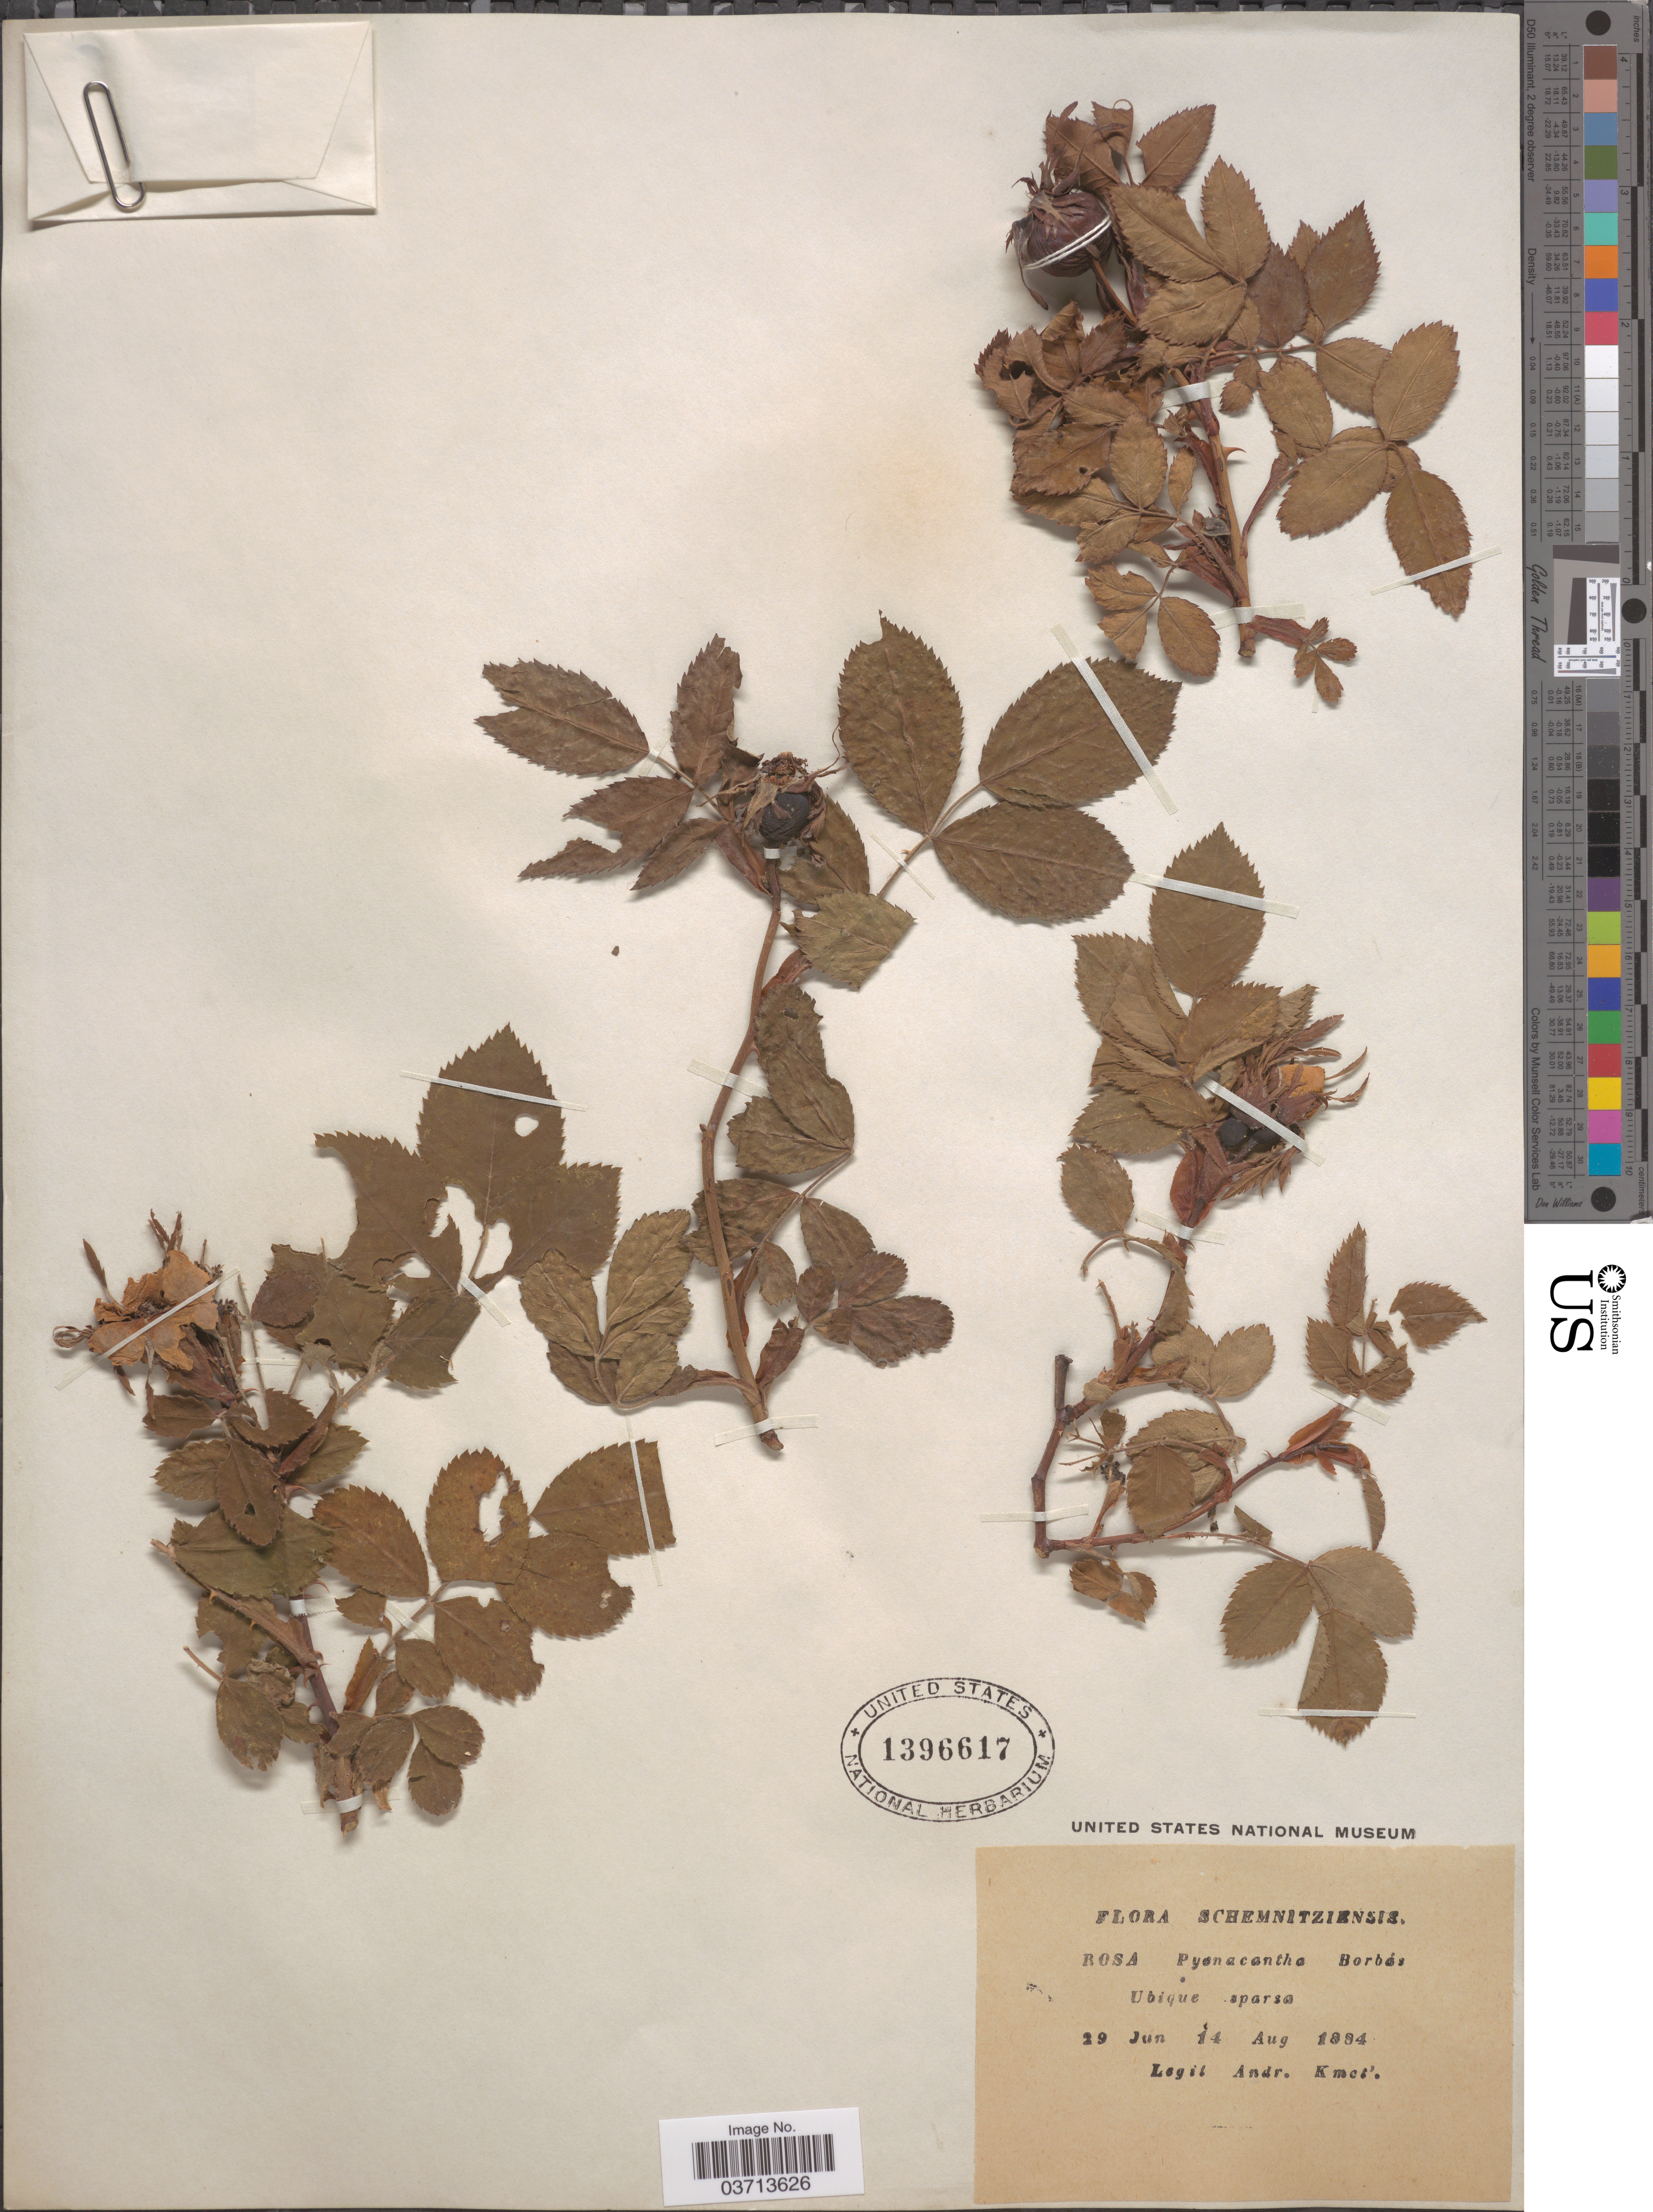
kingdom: Plantae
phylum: Tracheophyta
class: Magnoliopsida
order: Rosales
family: Rosaceae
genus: Rosa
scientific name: Rosa pycnacantha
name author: (Borbás) Heinr. Braun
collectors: A. Kmet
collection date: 1884-06-29/1884-08-14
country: Slovakia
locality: Schemnitziensis. Ubique sparsa.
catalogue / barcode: US 1396617